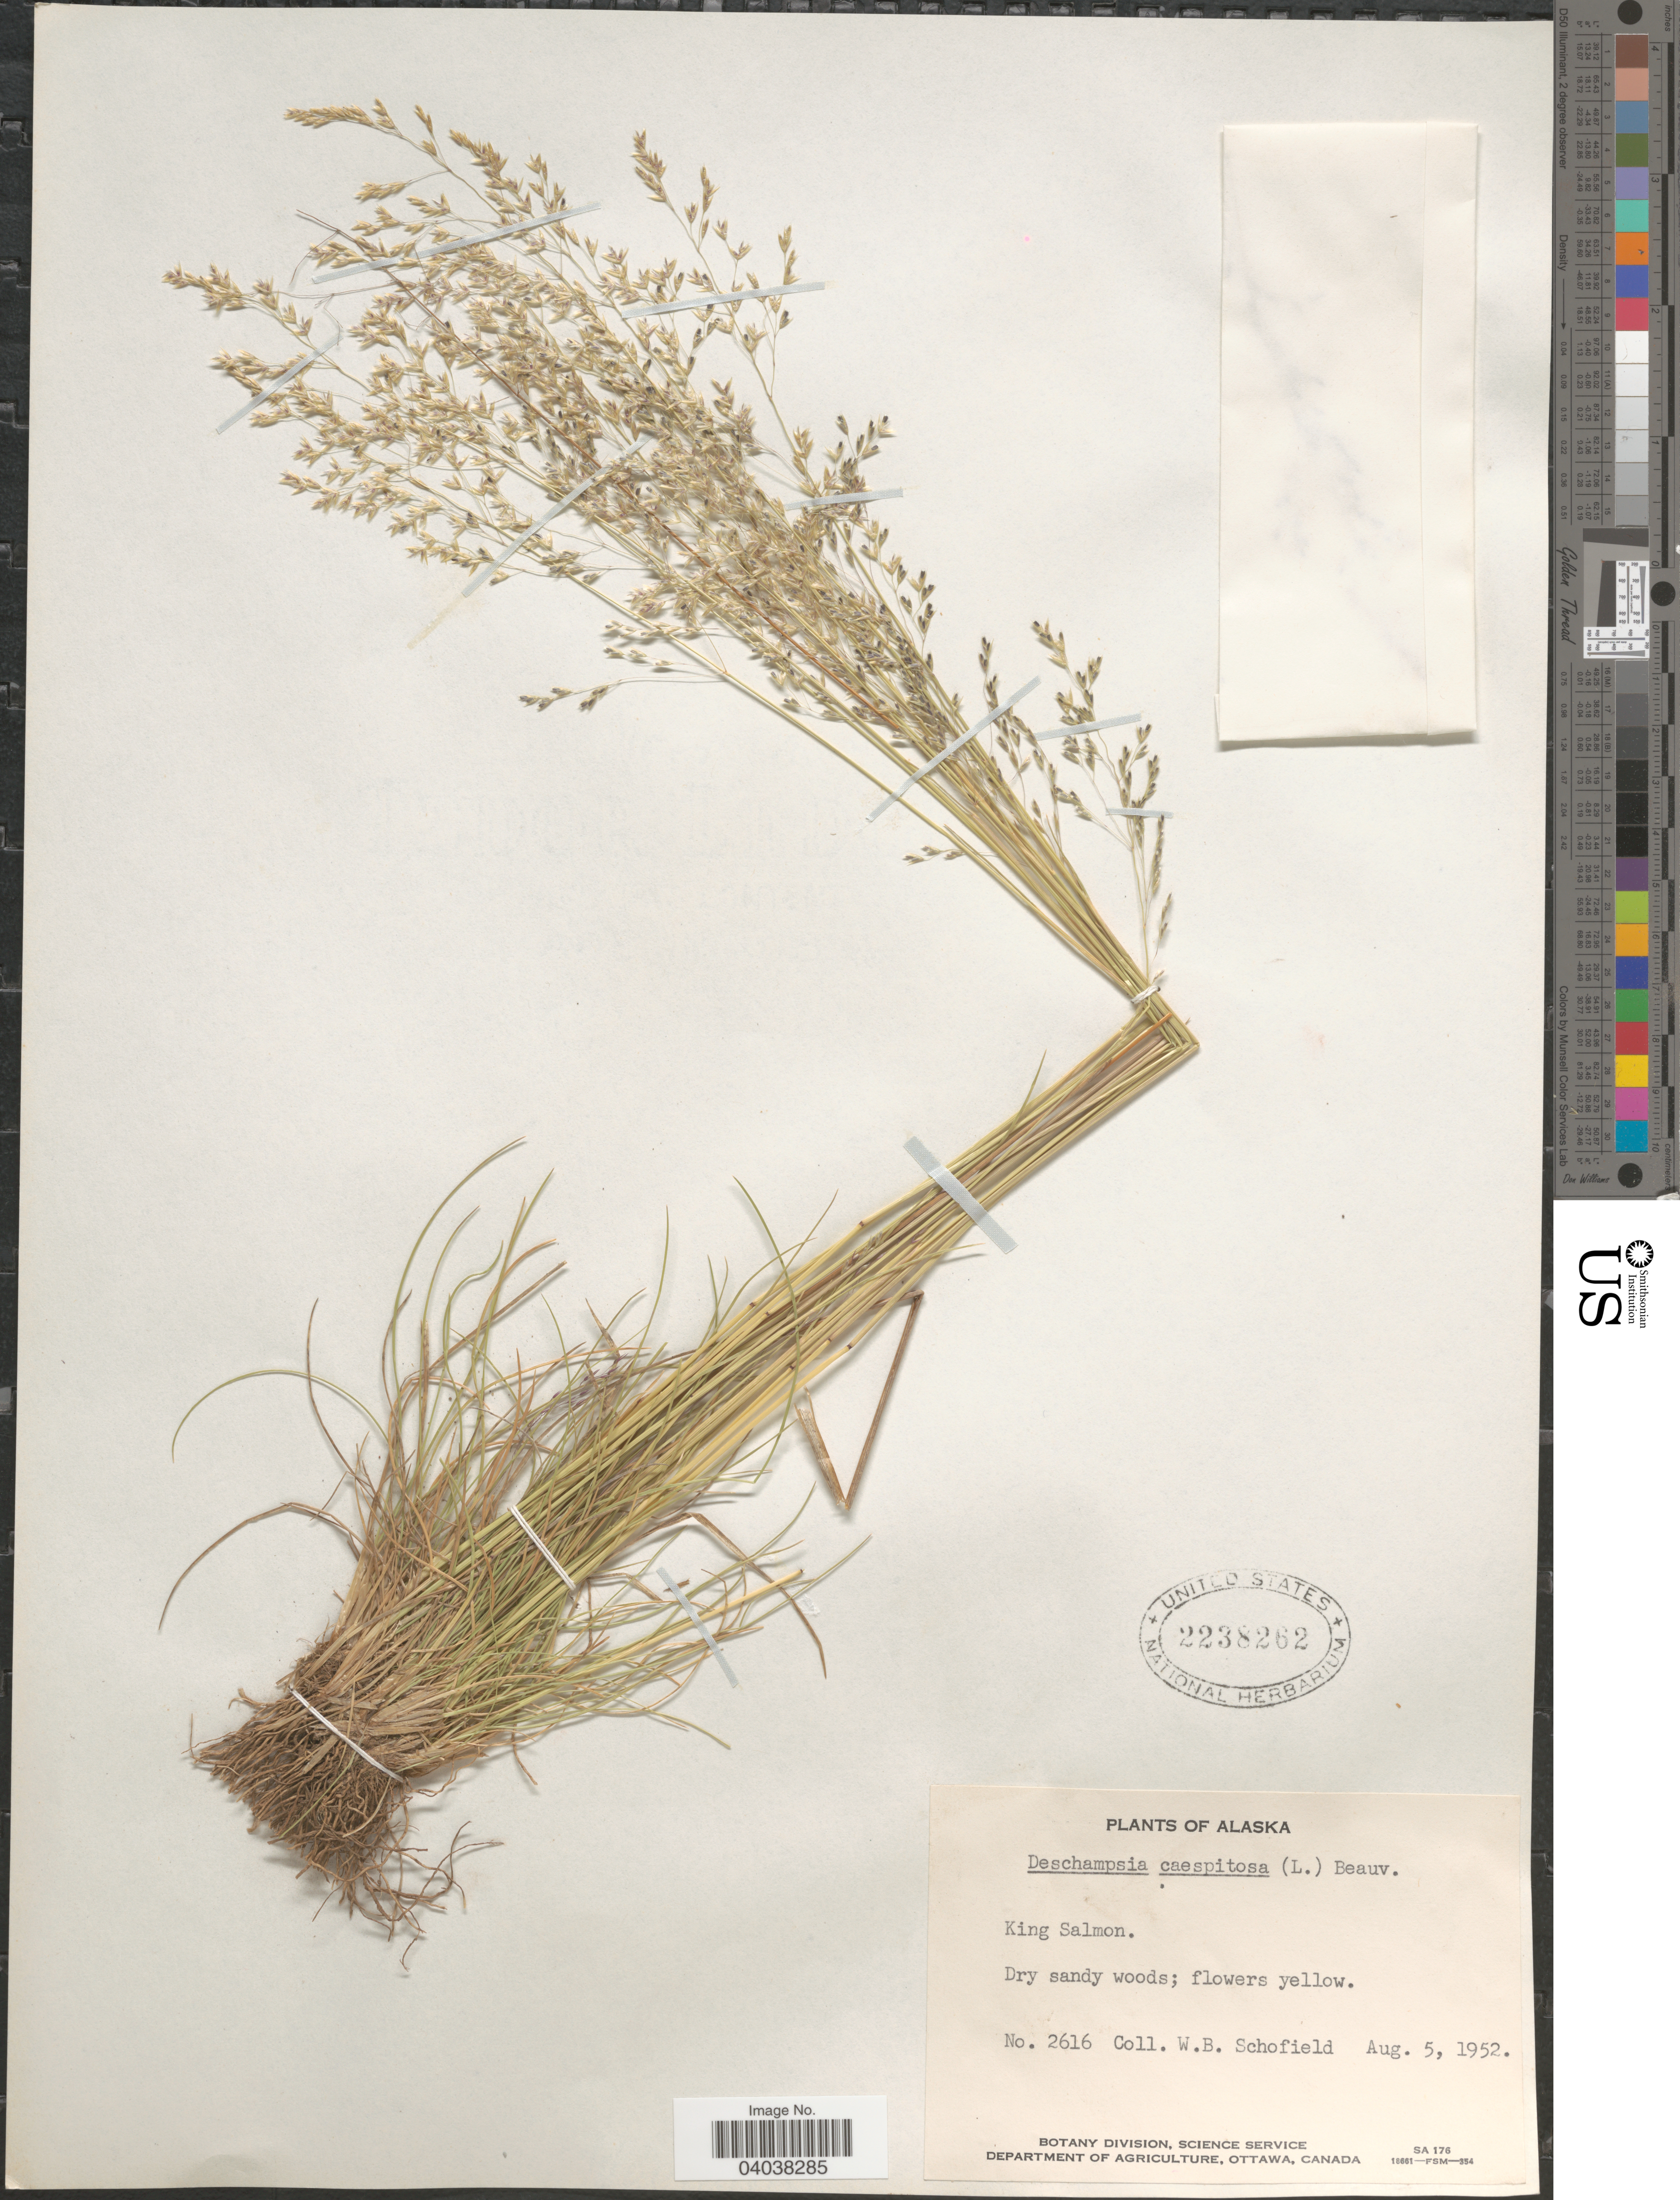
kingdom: Plantae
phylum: Tracheophyta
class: Liliopsida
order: Poales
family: Poaceae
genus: Deschampsia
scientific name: Deschampsia cespitosa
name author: (L.) P. Beauv.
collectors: W. Schofield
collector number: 2616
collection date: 1952-08-05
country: United States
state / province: Alaska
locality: King Salmon.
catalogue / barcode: US 2238262